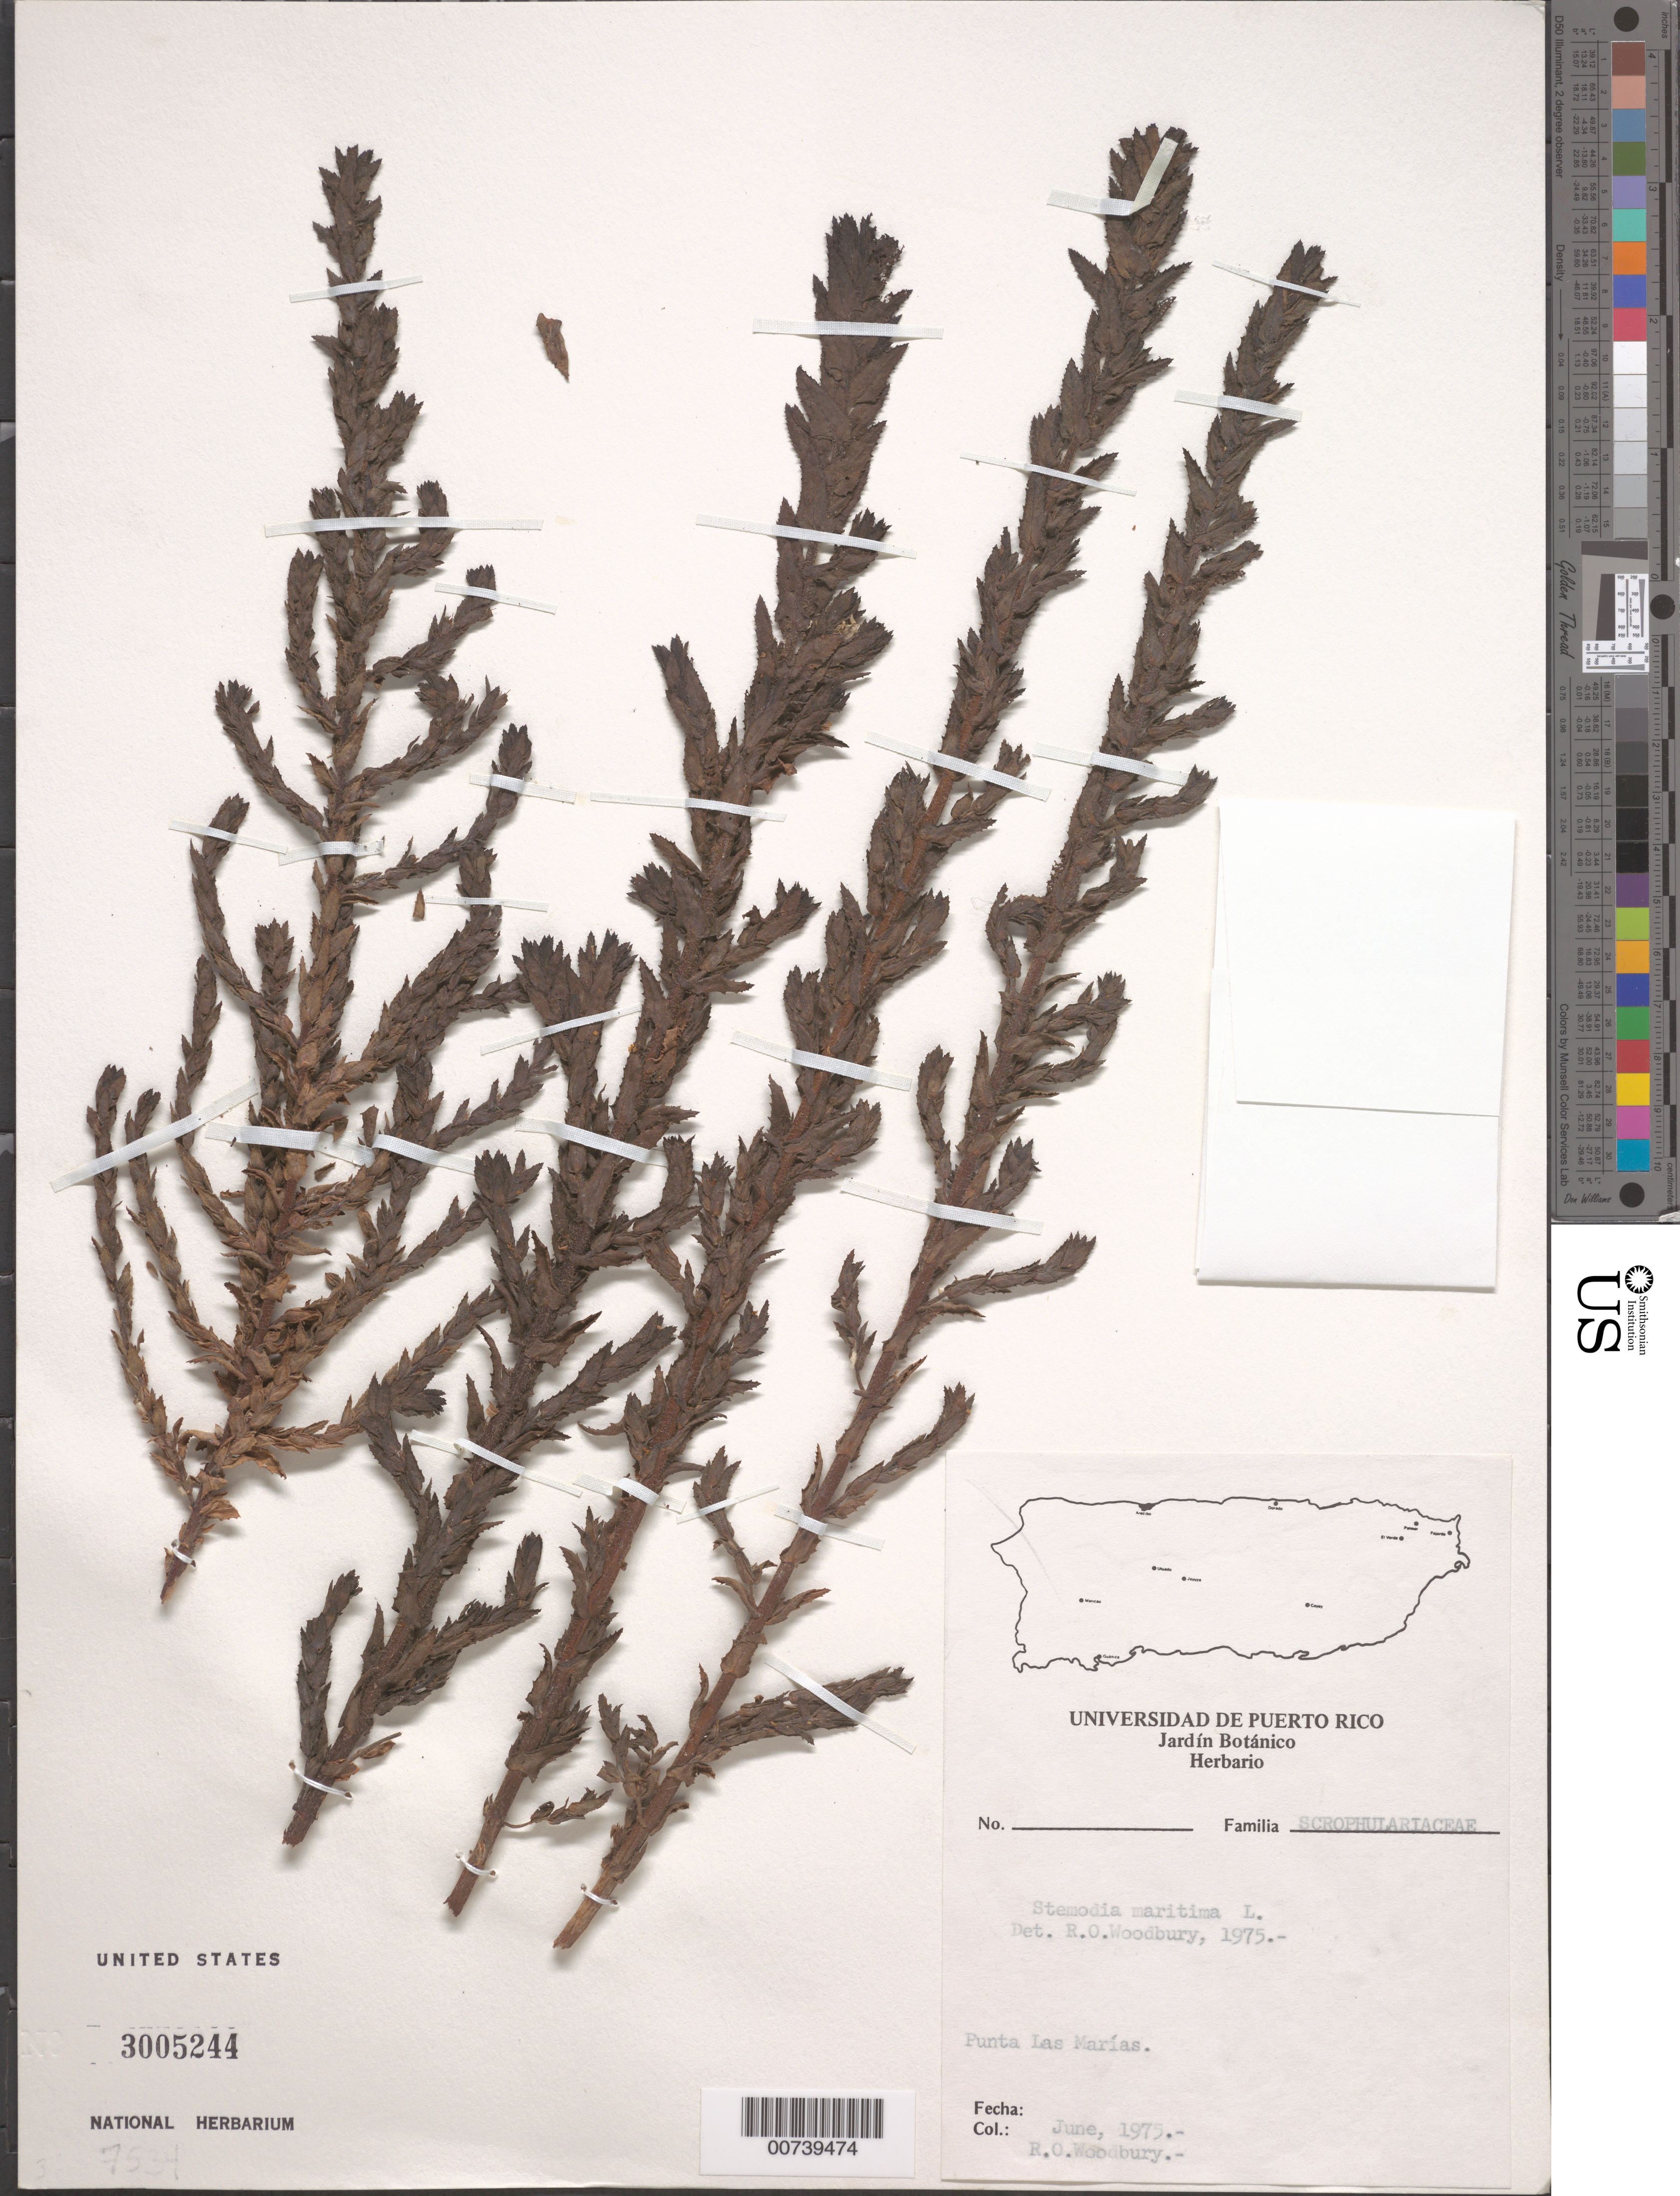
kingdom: Plantae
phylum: Tracheophyta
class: Magnoliopsida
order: Lamiales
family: Plantaginaceae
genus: Stemodia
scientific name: Stemodia maritima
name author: L.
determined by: Woodbury, R. O.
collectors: R. O. Woodbury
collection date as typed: Jun 1975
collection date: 1975-06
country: Puerto Rico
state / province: Carolina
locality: Punta Las Marías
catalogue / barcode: US 3005244